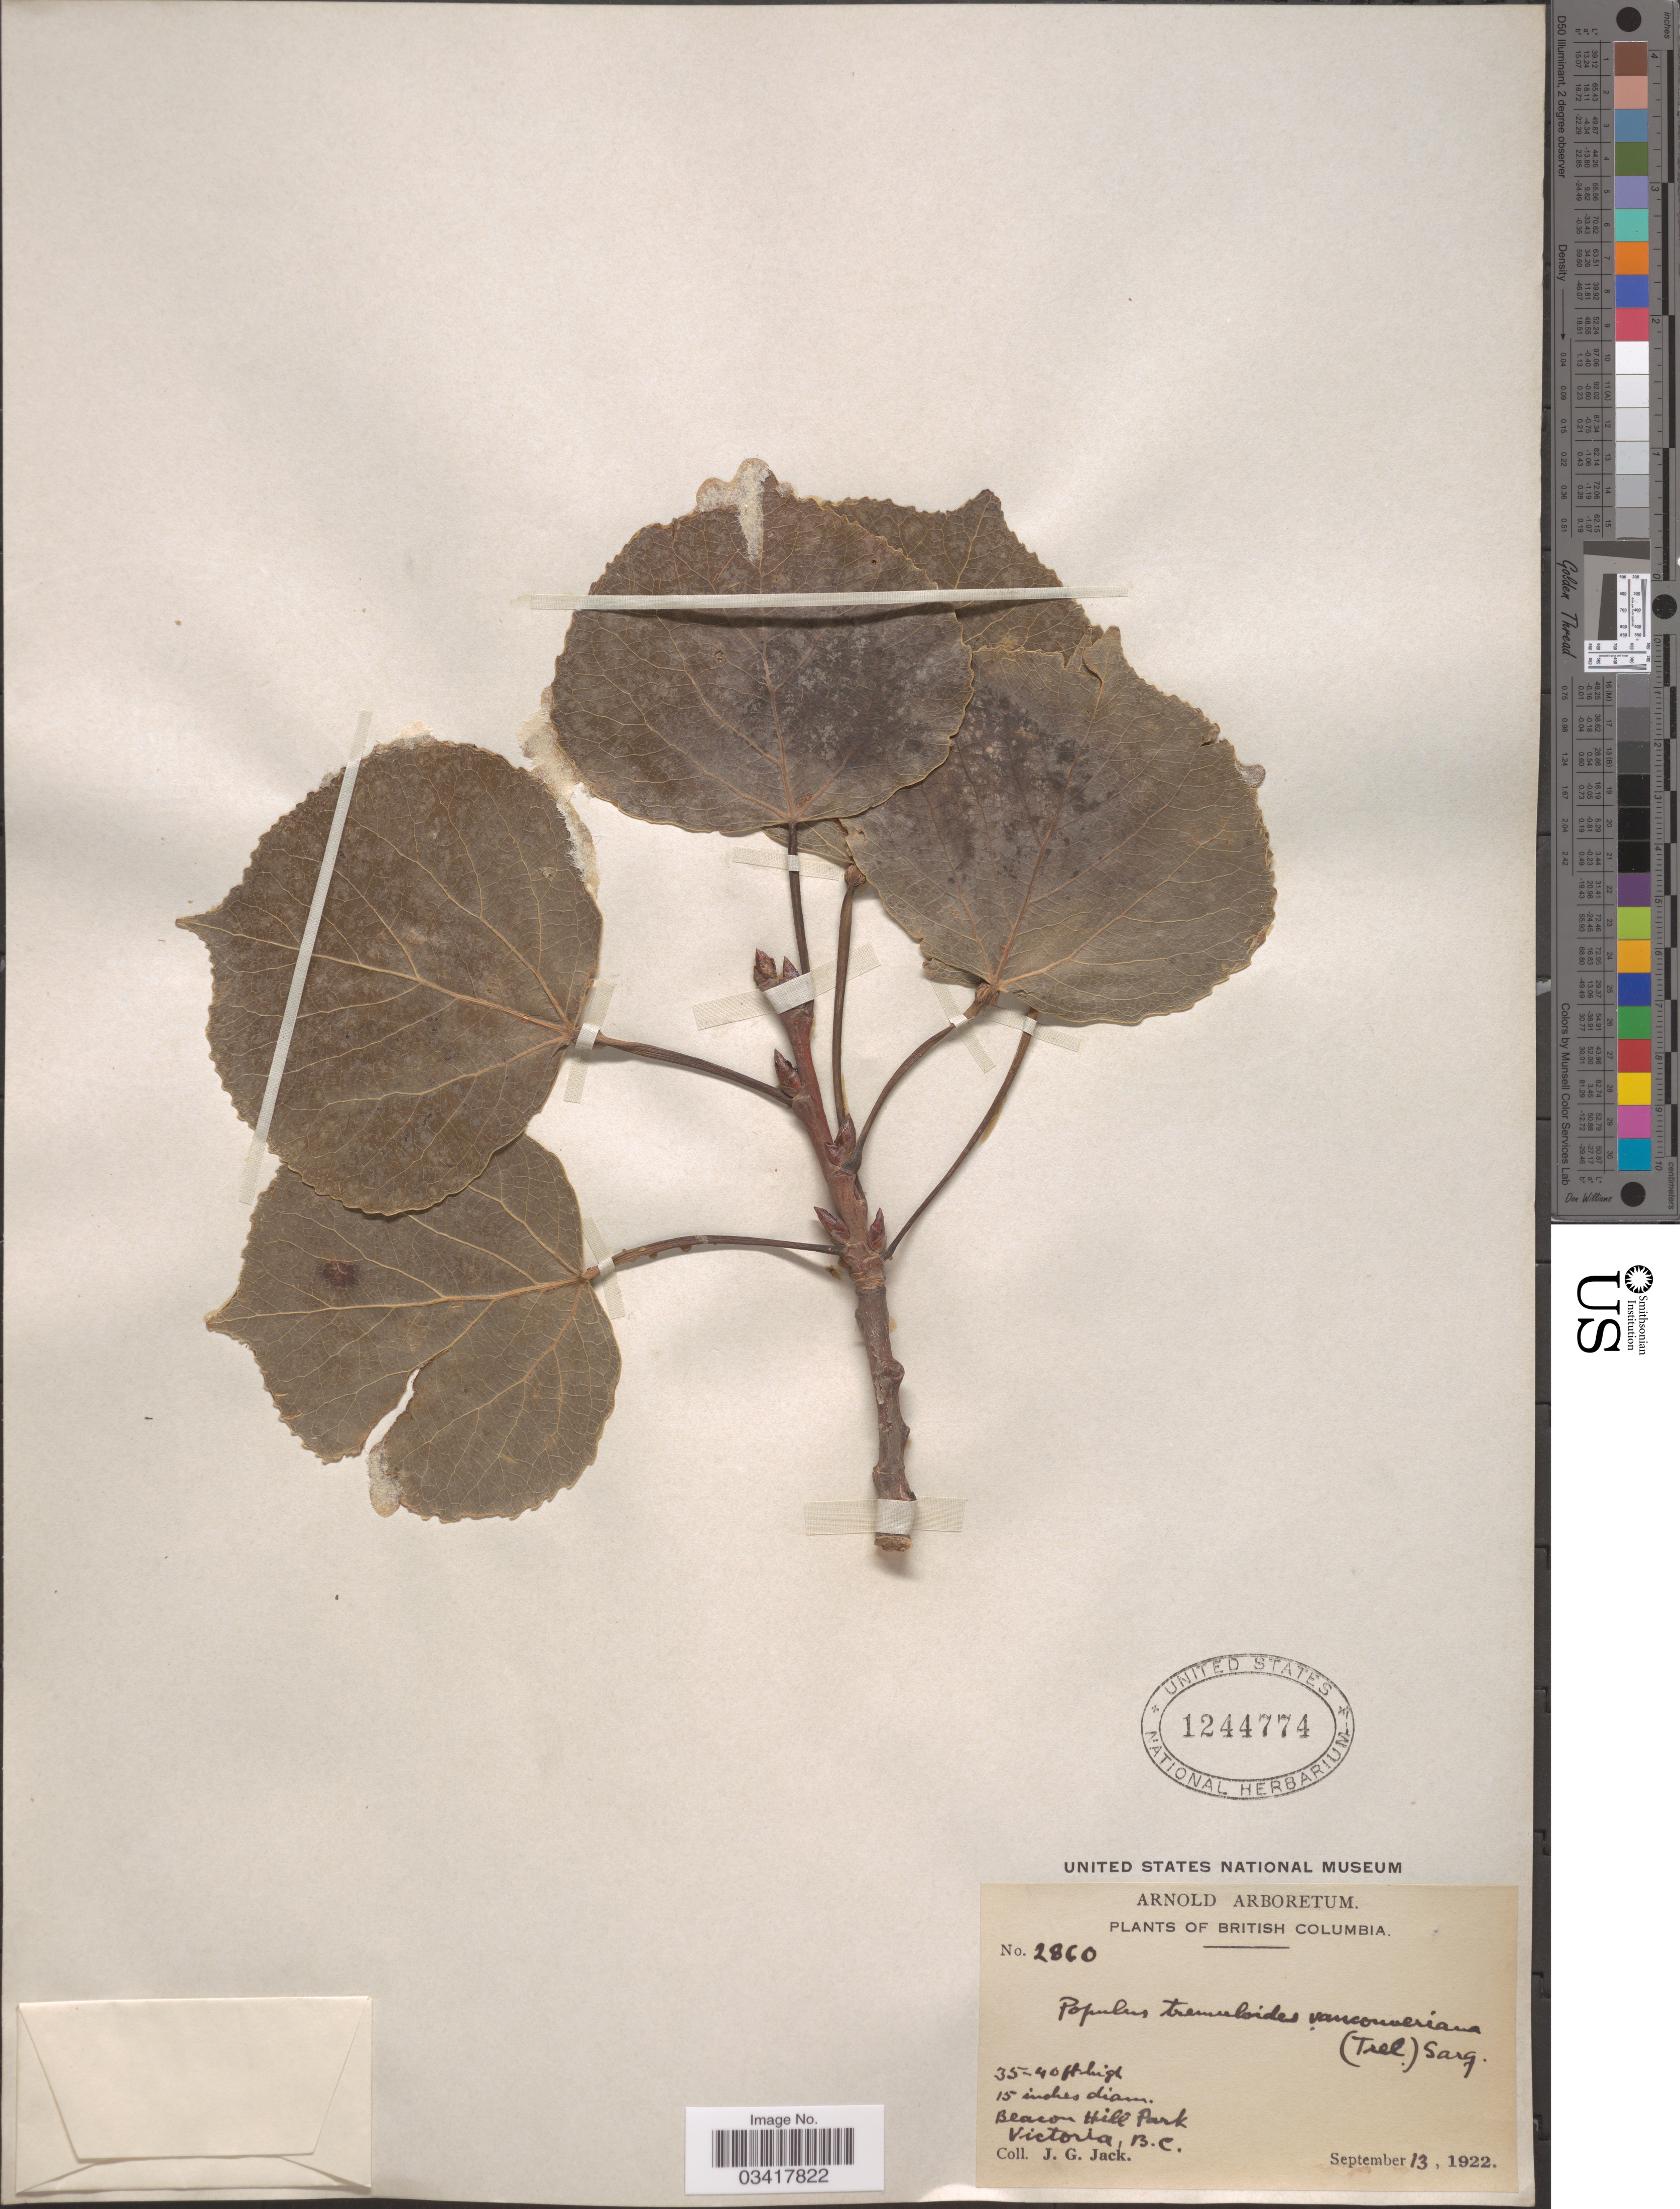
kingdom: Plantae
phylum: Tracheophyta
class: Magnoliopsida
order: Malpighiales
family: Salicaceae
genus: Populus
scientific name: Populus tremuloides var. vancouveriana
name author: (Trel.) Sarg.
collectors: J. G. Jack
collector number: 2860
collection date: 1922-09-13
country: Canada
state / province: British Columbia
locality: Beacon Hill Park. Victoria, B.C.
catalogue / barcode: US 1244774